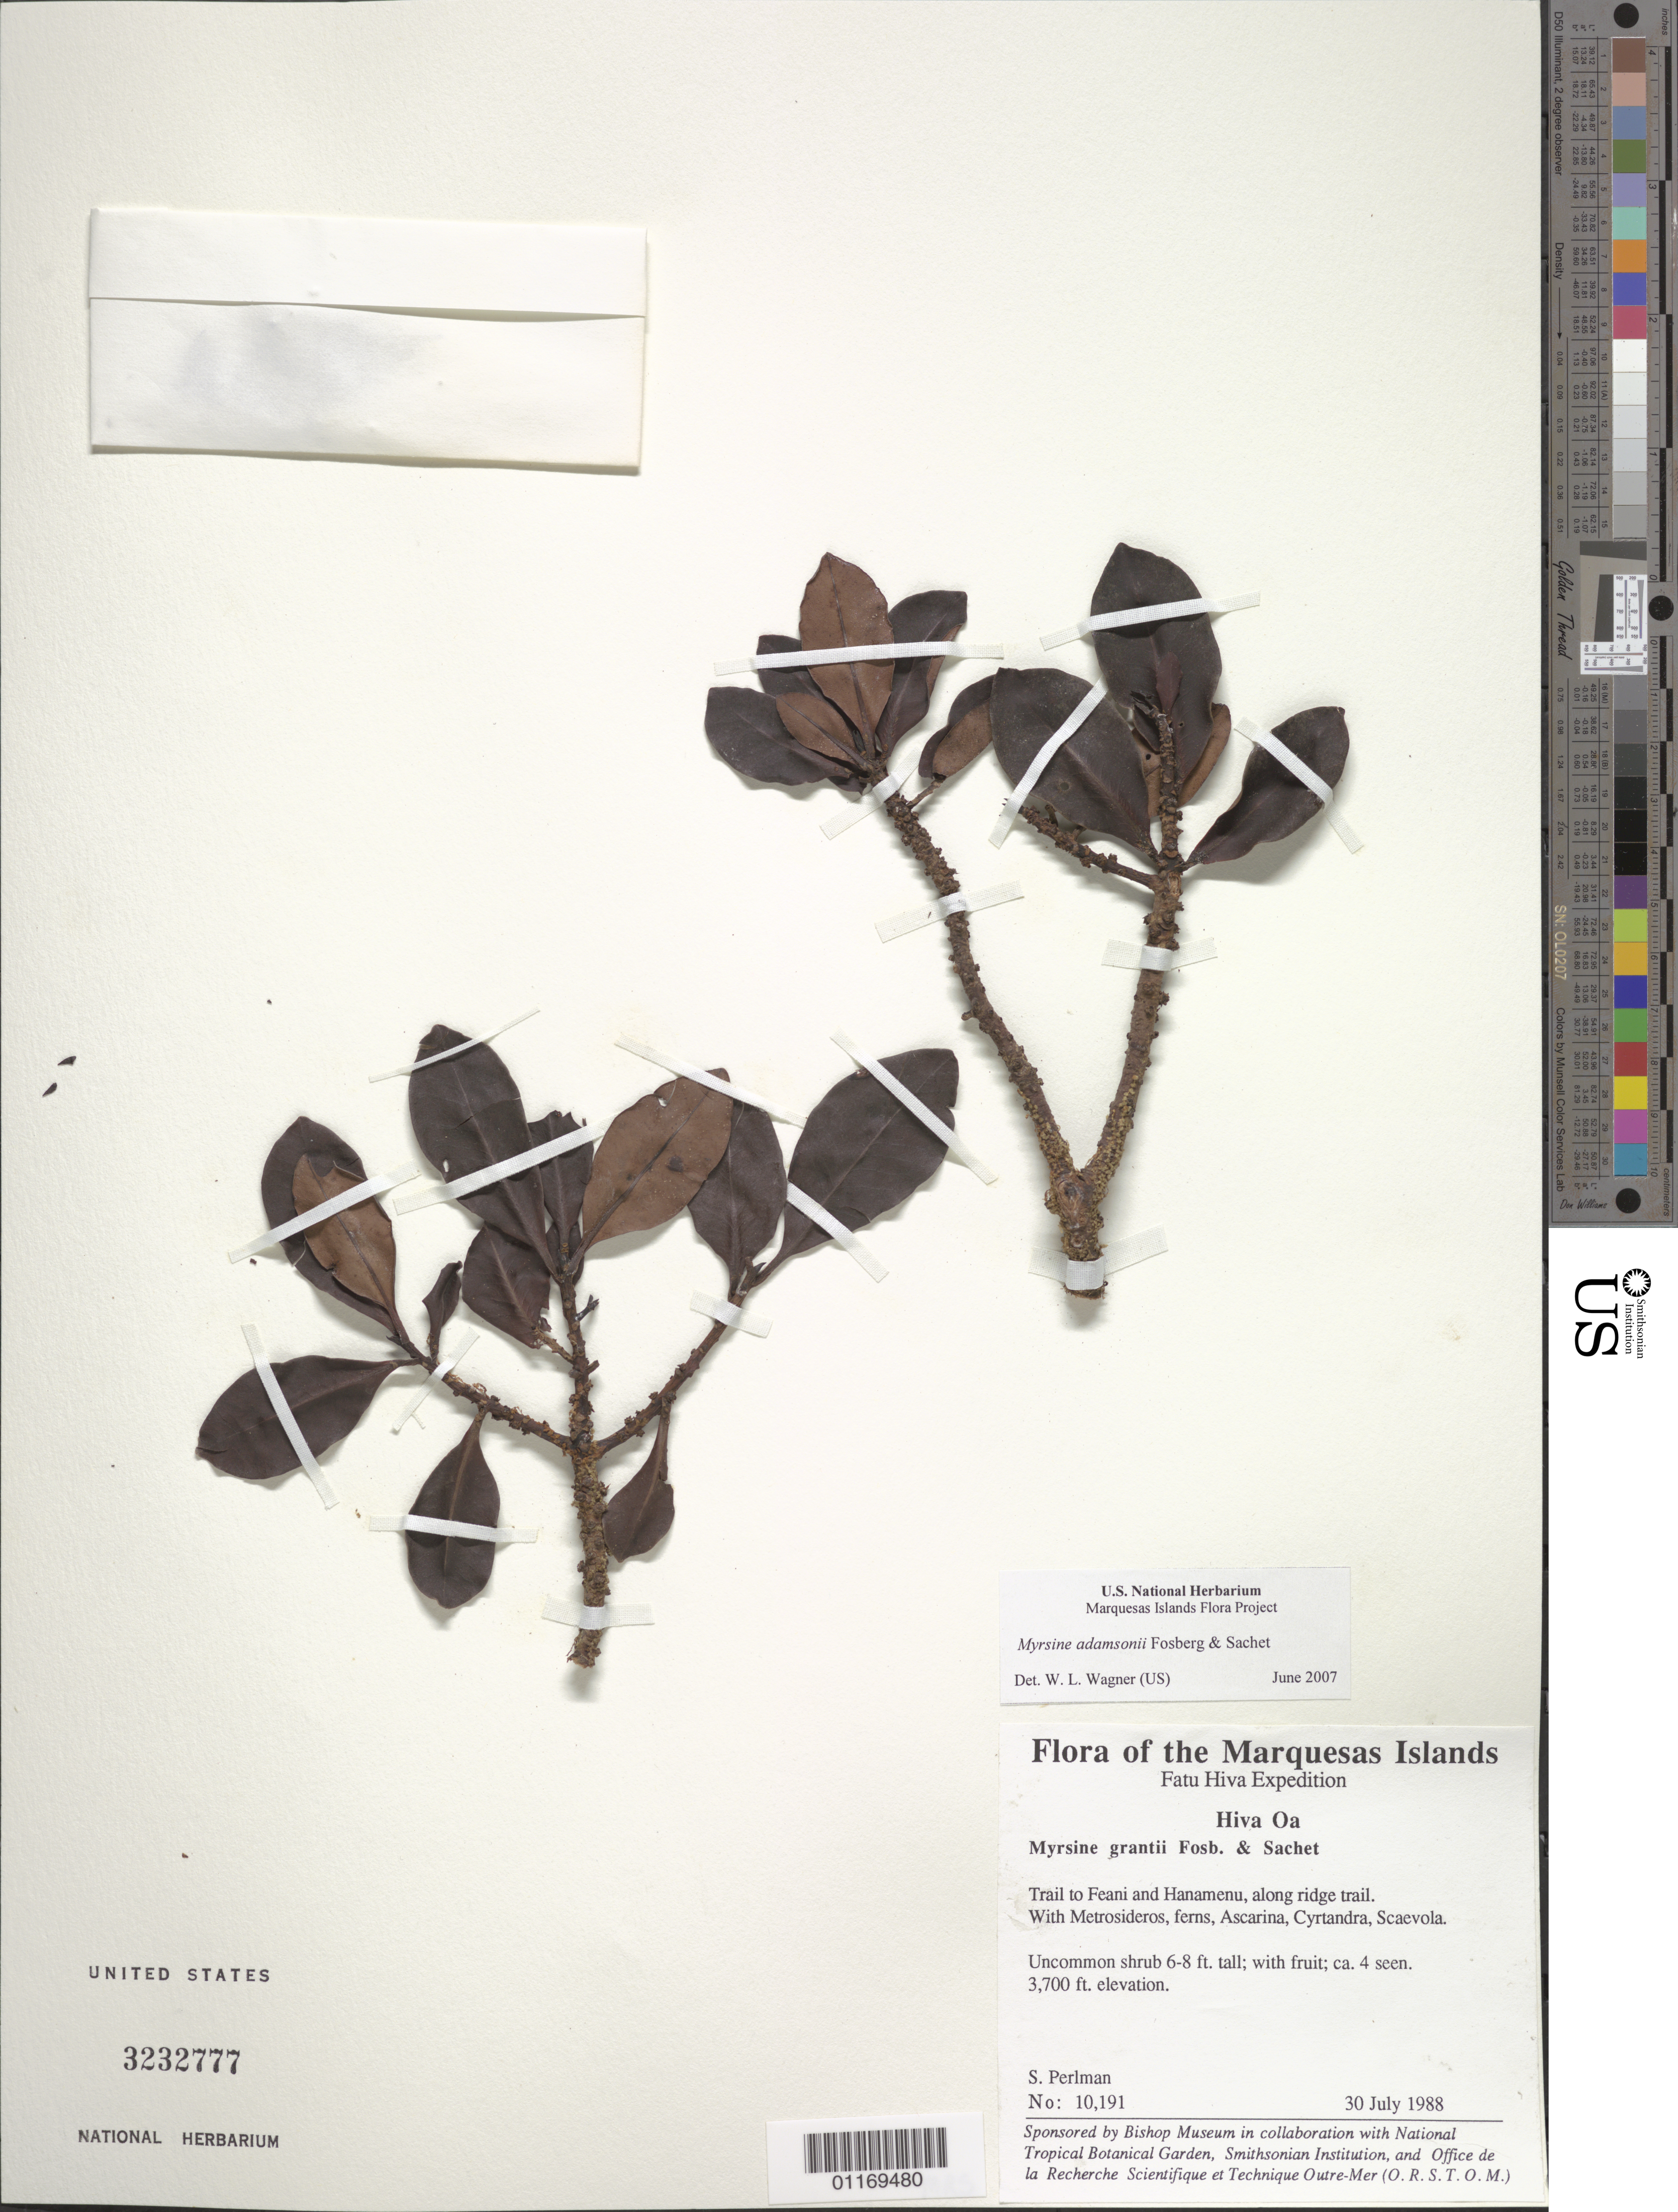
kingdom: Plantae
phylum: Tracheophyta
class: Magnoliopsida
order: Ericales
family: Primulaceae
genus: Myrsine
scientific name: Myrsine adamsonii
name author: Fosberg & Sachet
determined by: Wagner, W. L., (BOT), Smithsonian Institution - National Museum of Natural History (UNITED STATES)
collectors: S. P. Perlman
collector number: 10191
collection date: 1988-07-30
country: French Polynesia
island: Hiva Oa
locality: Trail to Feani and Hanamenu, along ridge trail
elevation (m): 1128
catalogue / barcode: US 3232777